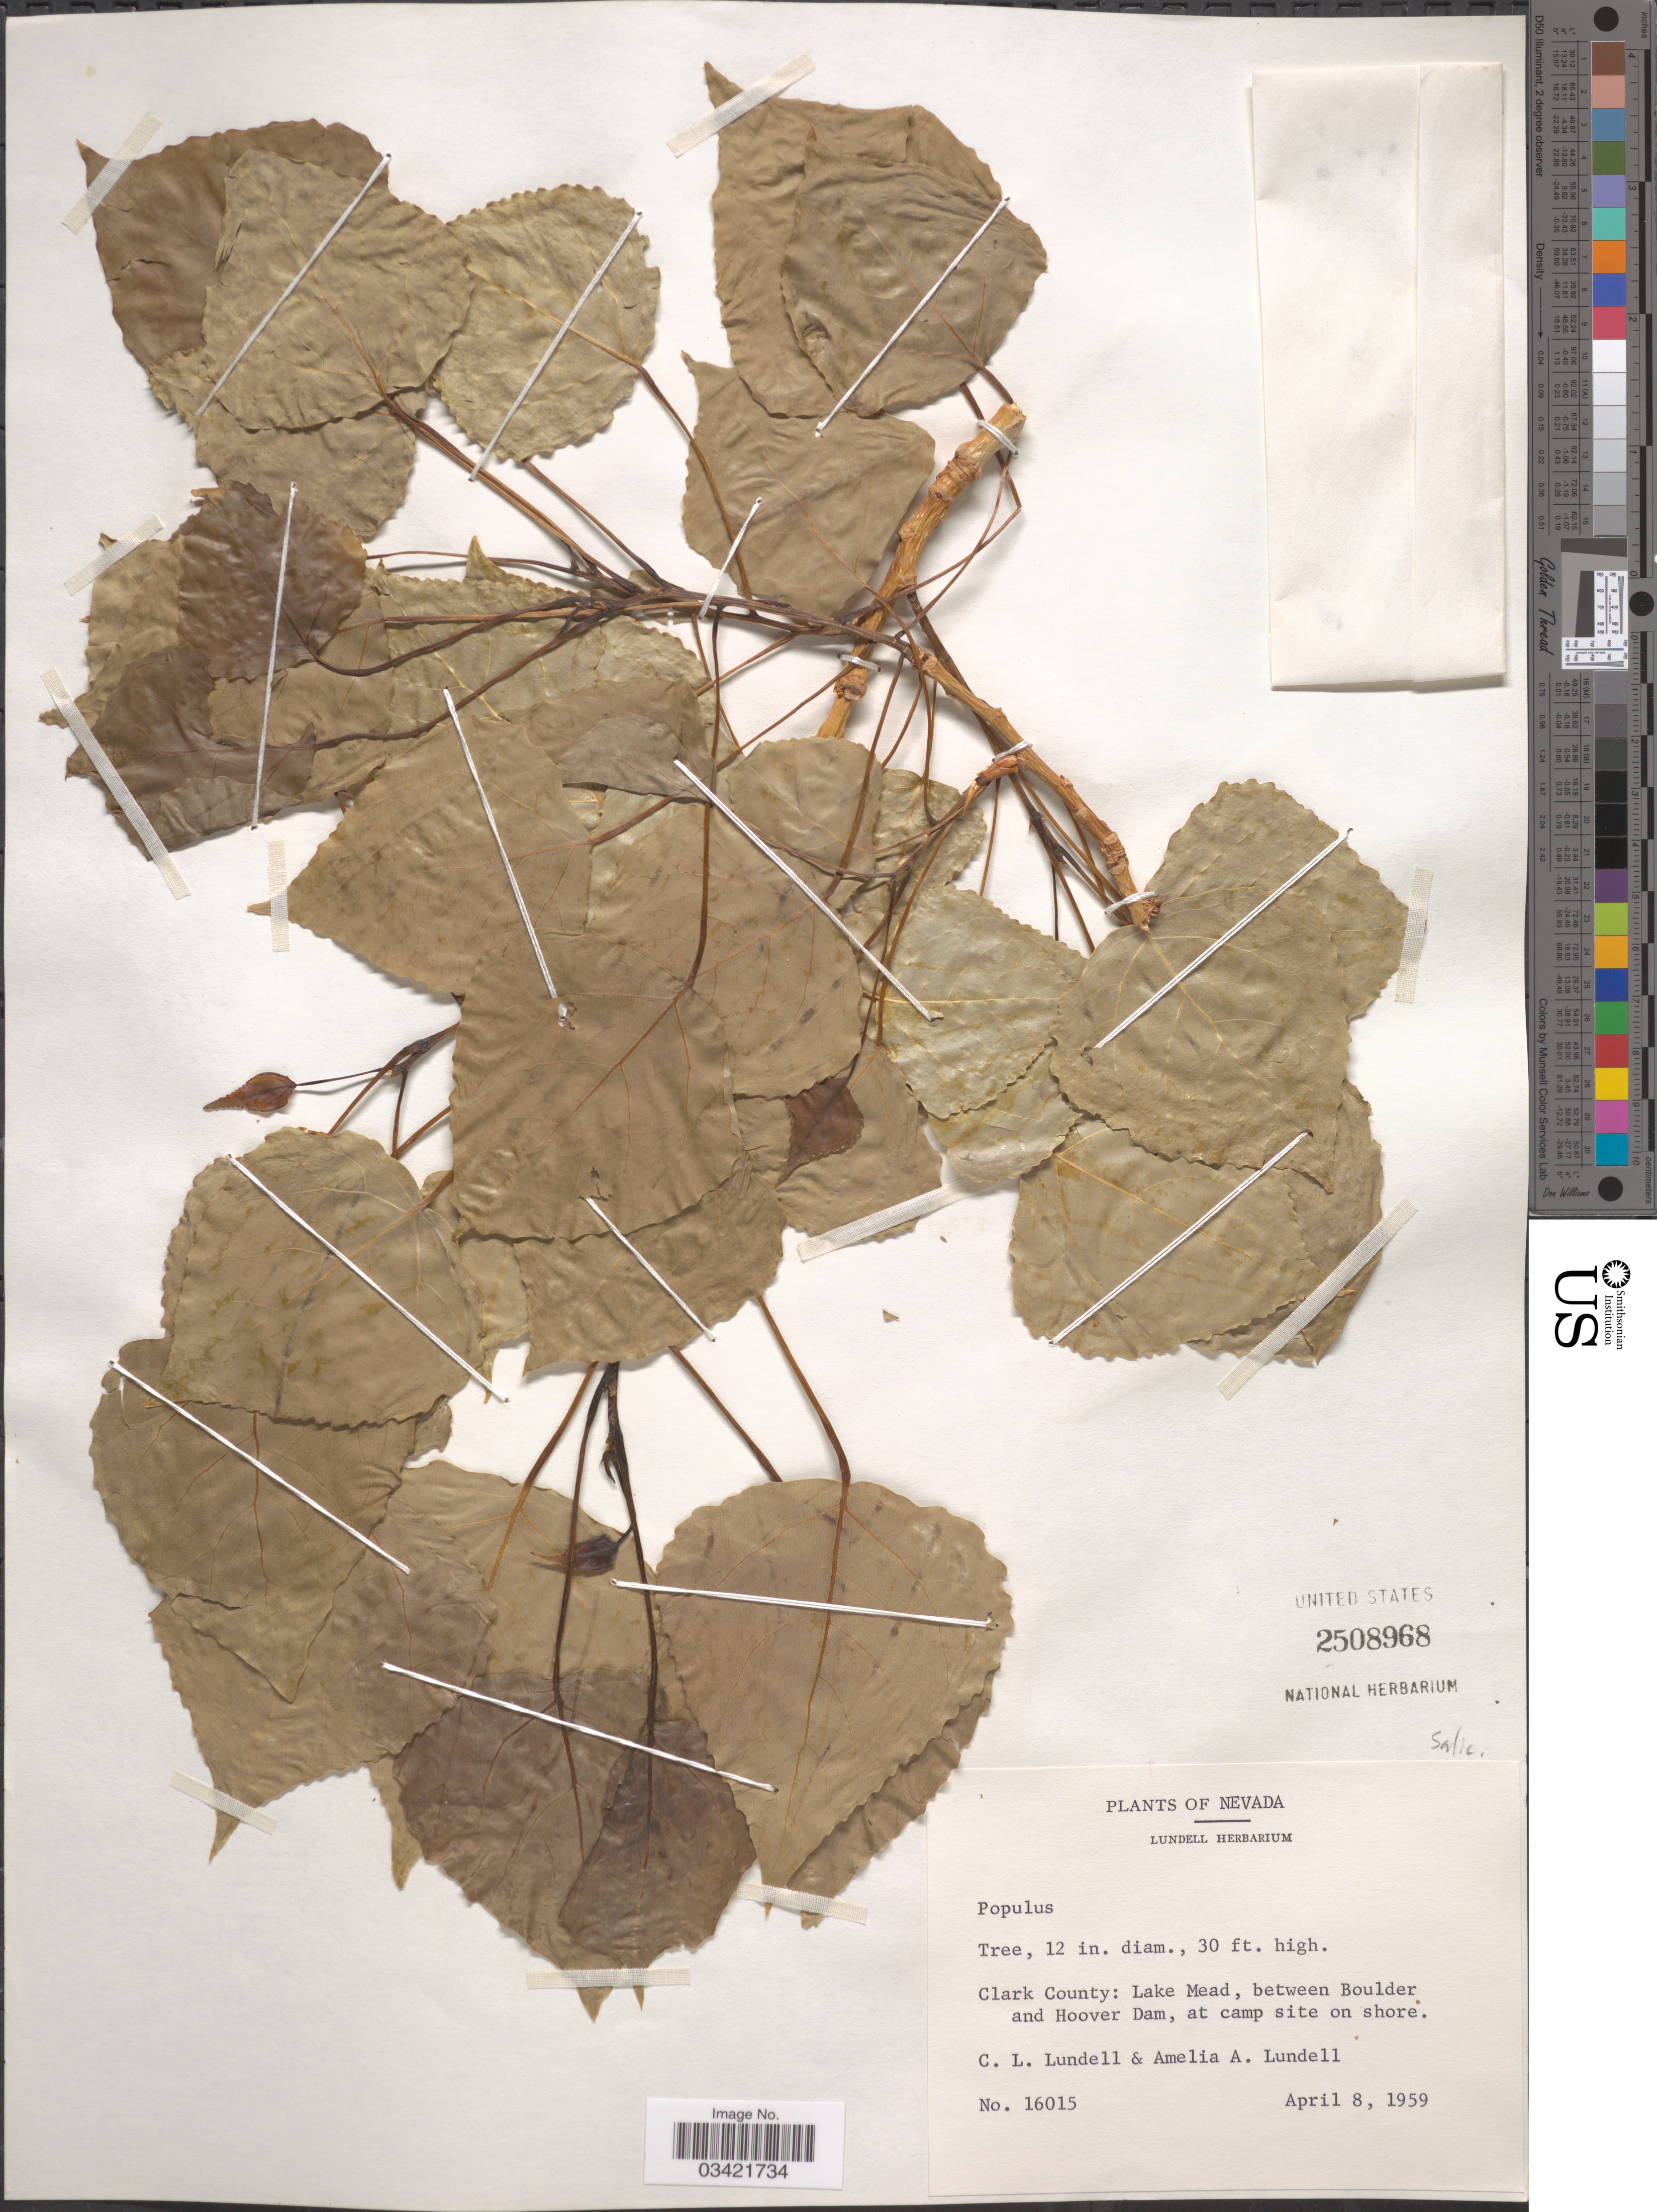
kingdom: Plantae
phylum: Tracheophyta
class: Magnoliopsida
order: Malpighiales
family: Salicaceae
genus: Populus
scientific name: Populus canadensis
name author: Moench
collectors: C. L. Lundell & A. A. Lundell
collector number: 16015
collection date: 1959-04-08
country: United States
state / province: Nevada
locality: Clark County: Lake Mead, between Boulder and Hoover Dam, at camp site on shore.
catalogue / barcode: US 2508968